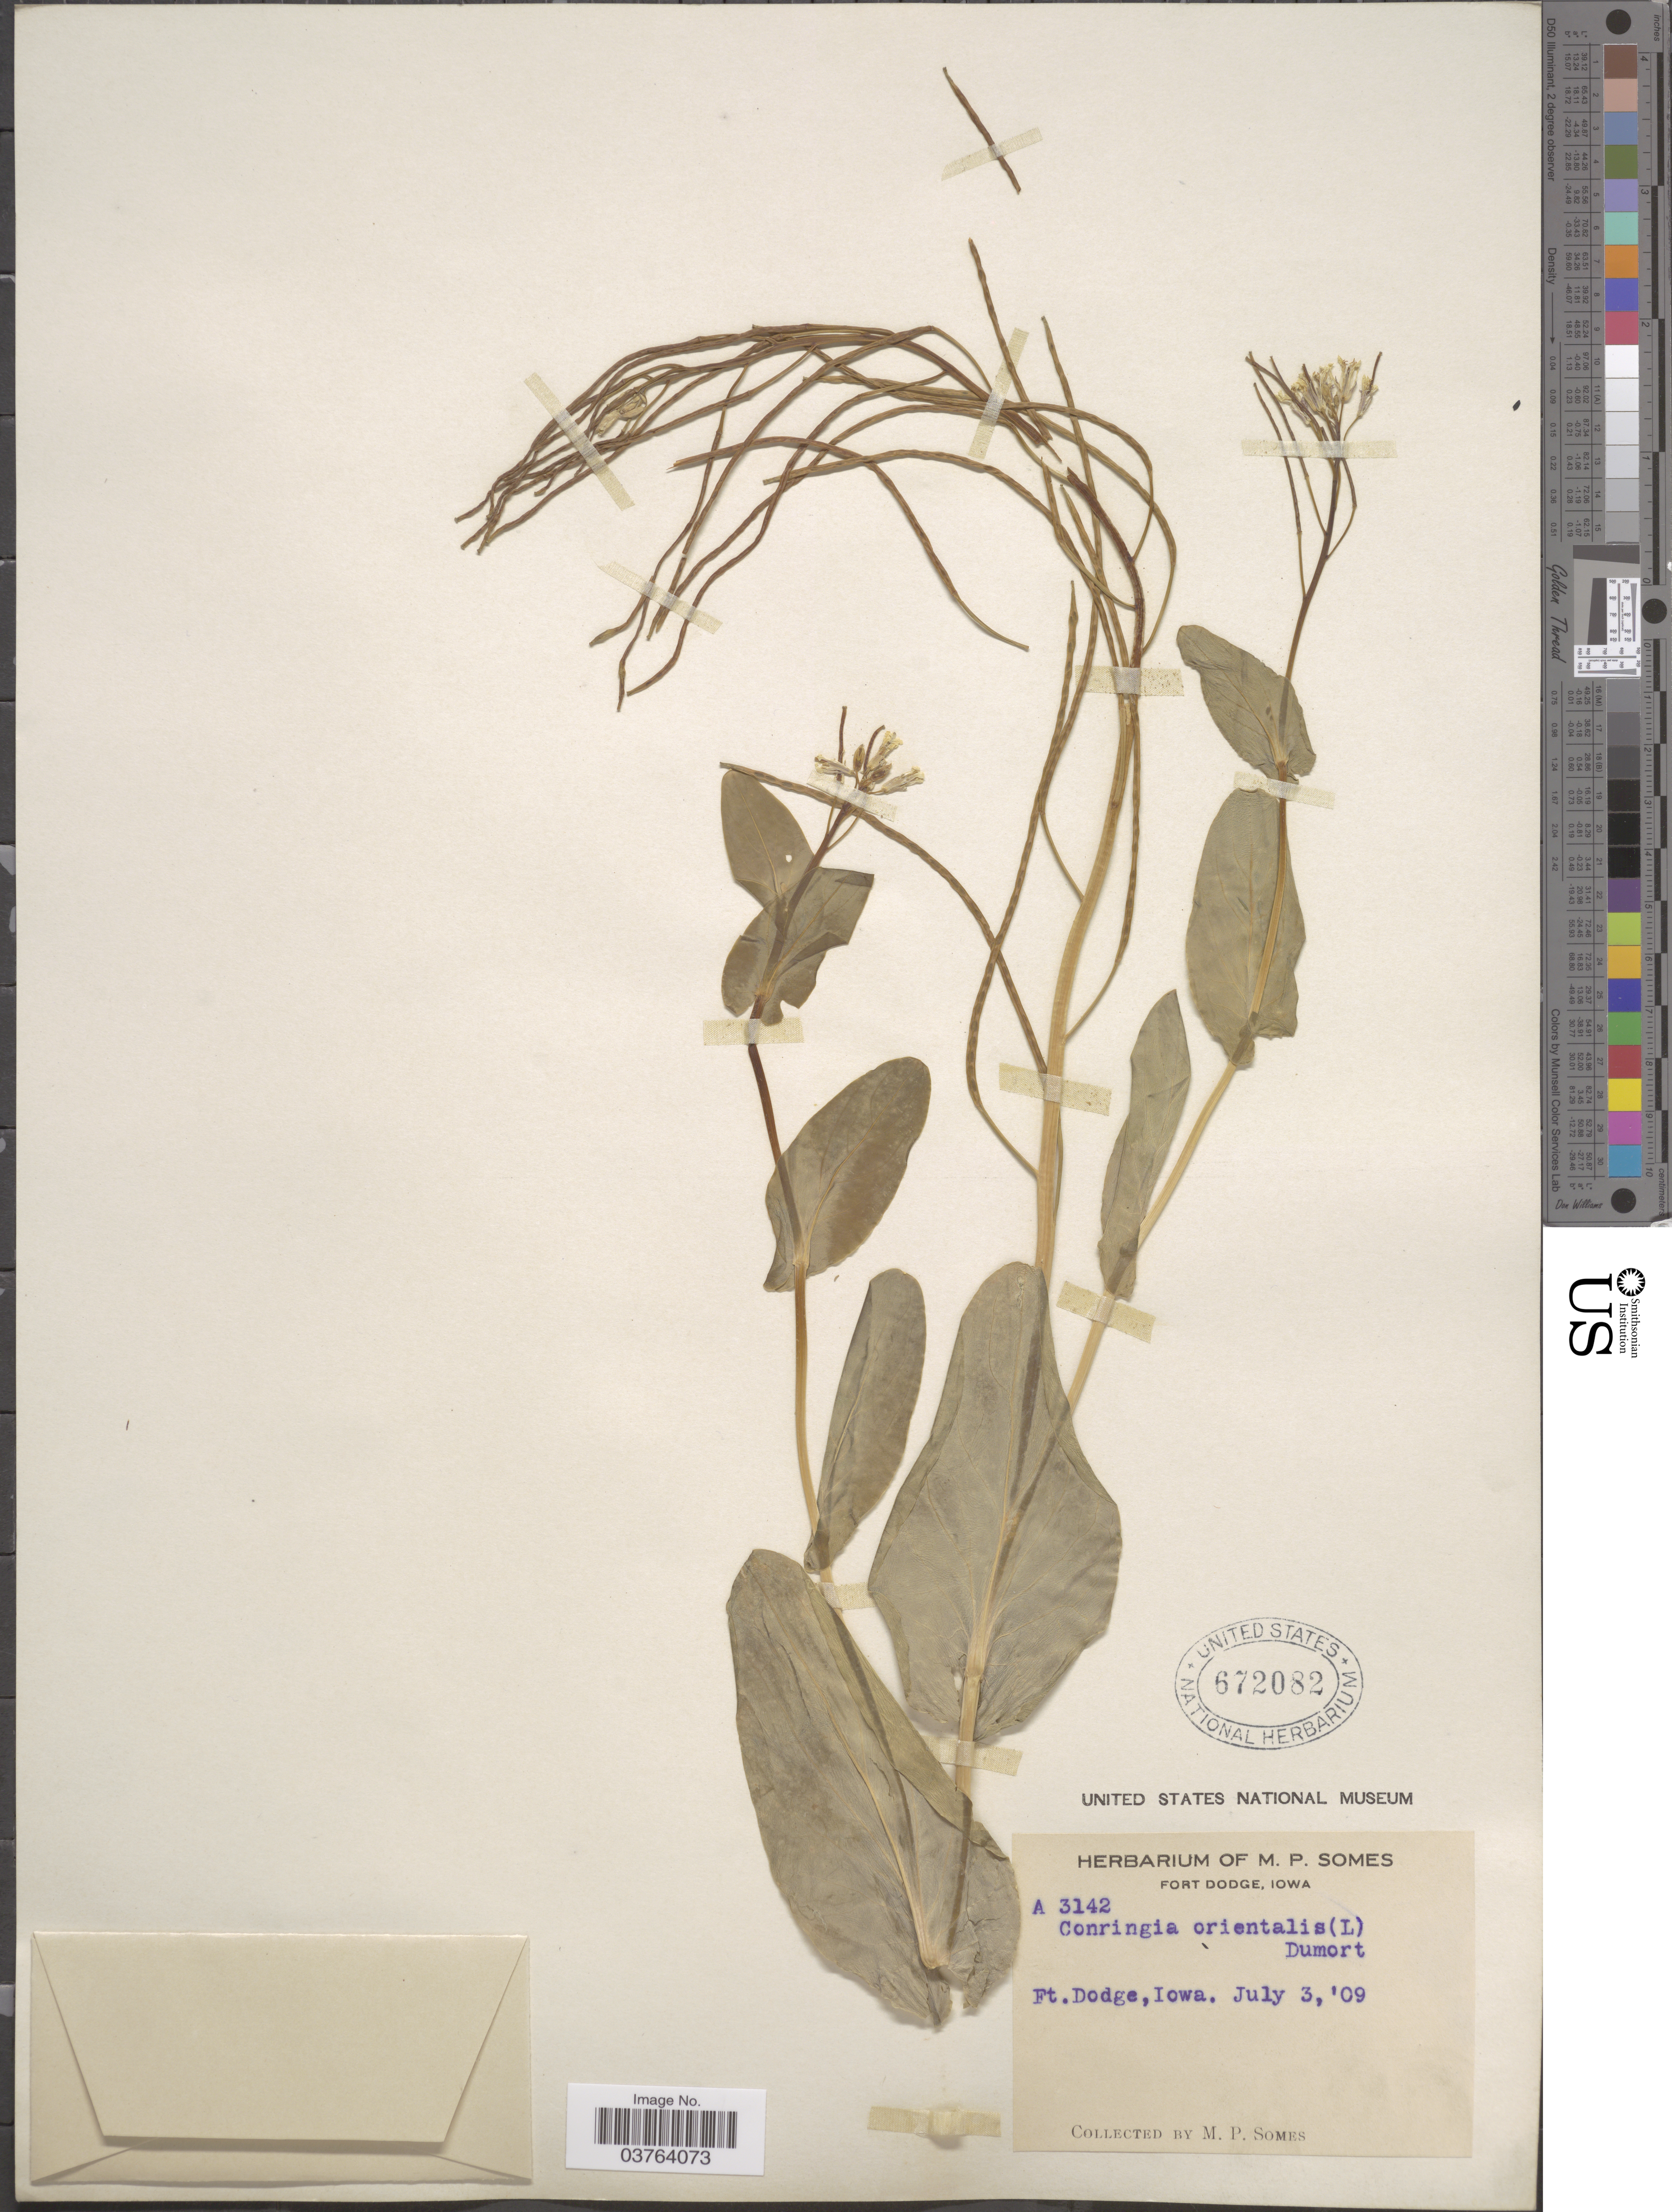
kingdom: Plantae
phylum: Tracheophyta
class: Magnoliopsida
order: Brassicales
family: Brassicaceae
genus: Conringia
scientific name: Conringia orientalis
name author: (L.) C. Presl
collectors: M. Somes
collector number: A3142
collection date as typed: Transcribed d/m/y: 3/7/9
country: United States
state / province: Iowa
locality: Ft. Dodge.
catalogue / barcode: US 672082